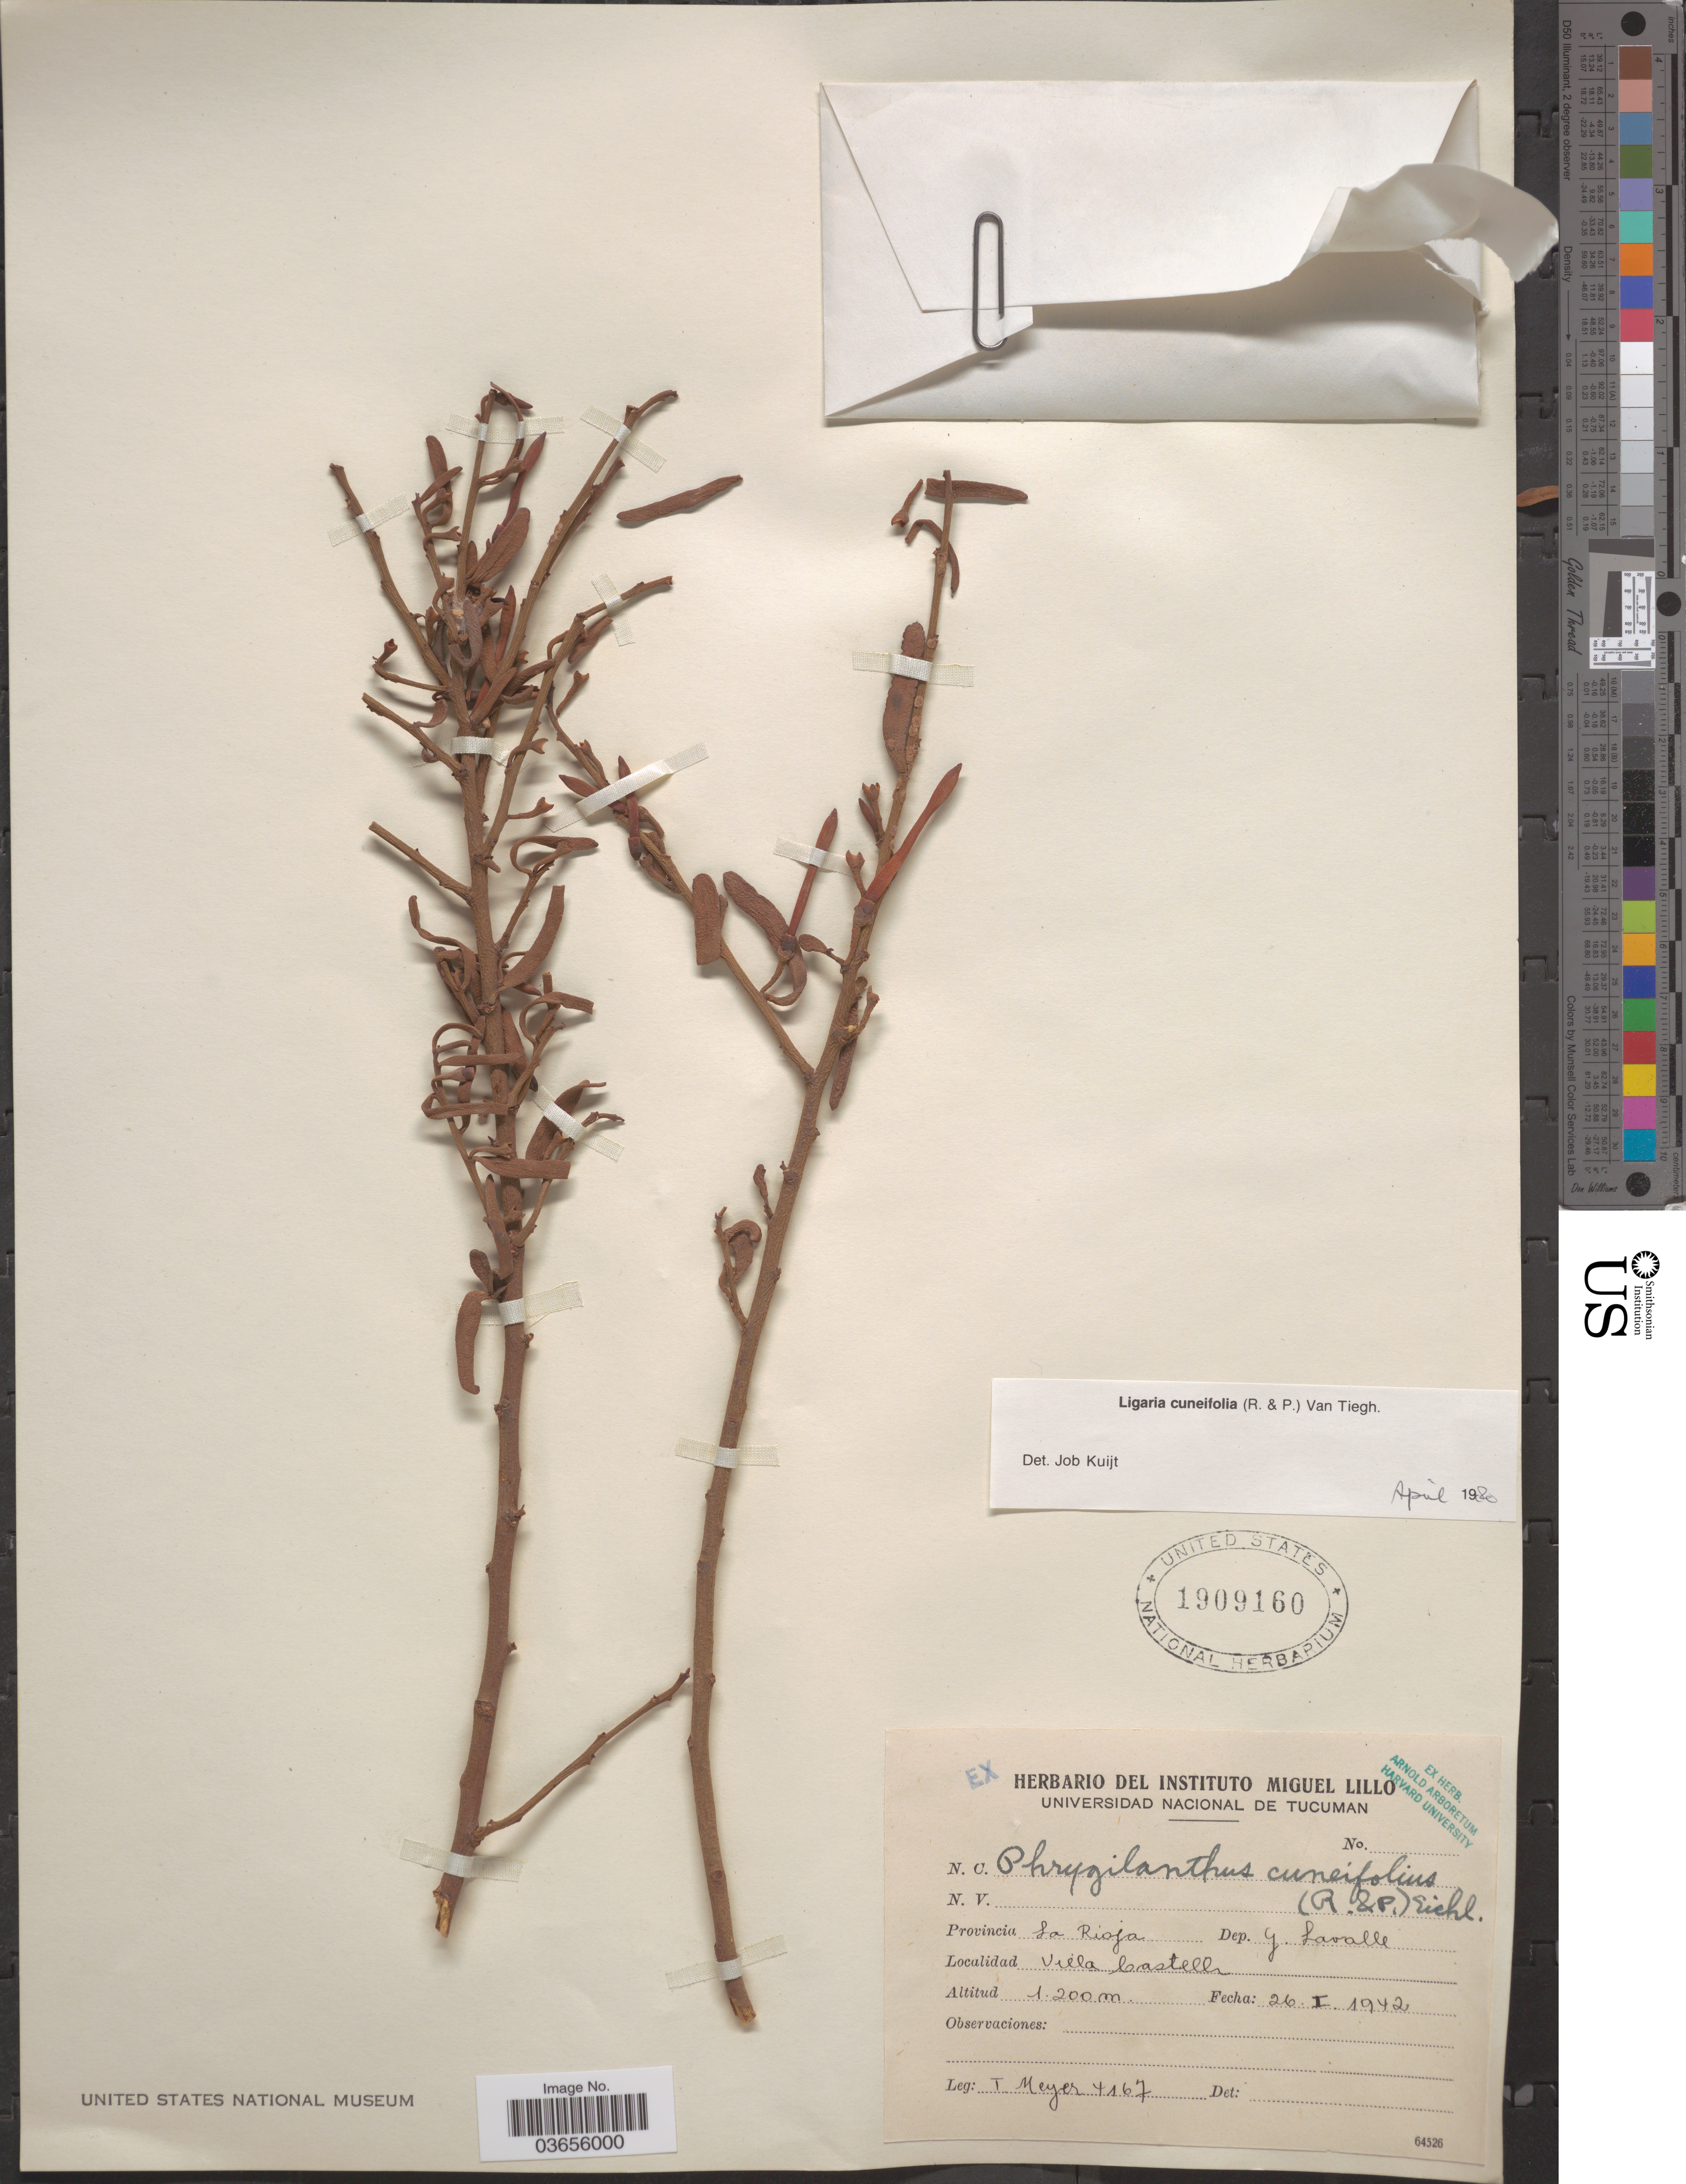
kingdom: Plantae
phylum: Tracheophyta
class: Magnoliopsida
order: Santalales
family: Loranthaceae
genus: Ligaria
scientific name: Ligaria cuneifolia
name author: (Ruiz & Pav.) Tiegh.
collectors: T. Meyer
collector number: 4167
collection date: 1942-01-26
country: Argentina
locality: Provincia La Rioja. Dep. G. Lavalle. Villa Castelli.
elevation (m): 1200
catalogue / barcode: US 1909160